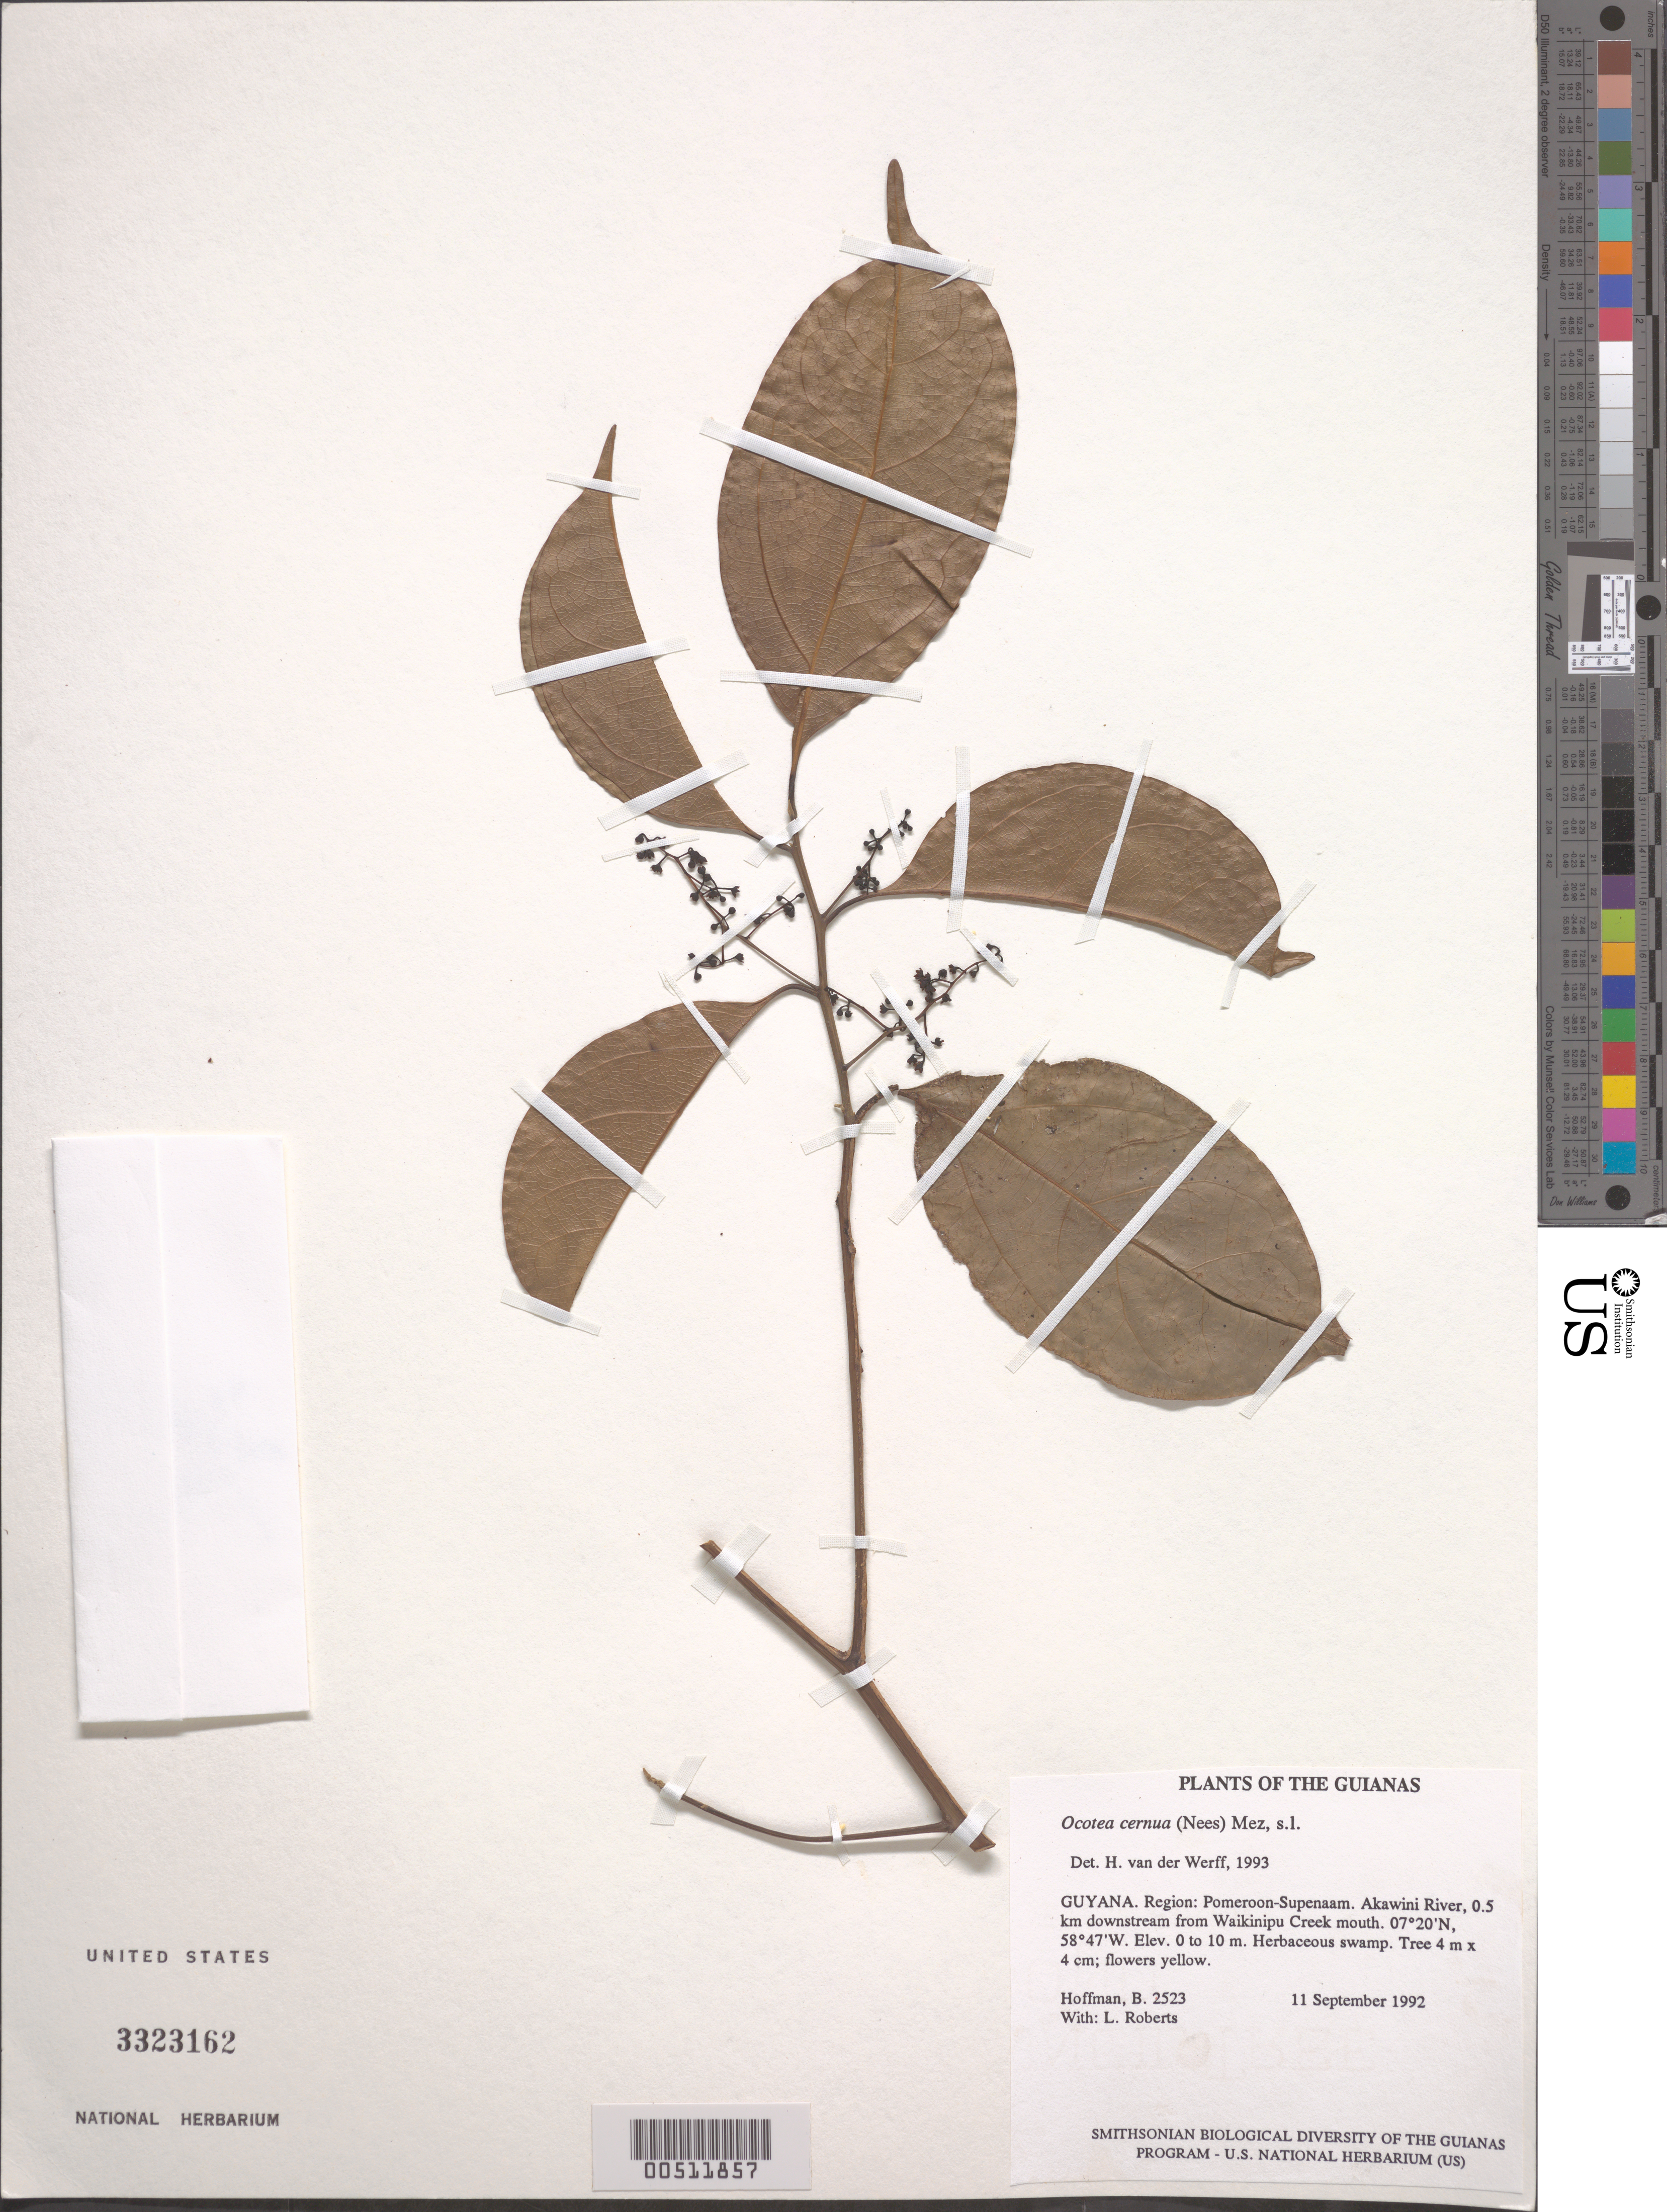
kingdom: Plantae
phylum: Tracheophyta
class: Magnoliopsida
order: Laurales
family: Lauraceae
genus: Ocotea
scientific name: Ocotea cernua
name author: (Nees) Mez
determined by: van der Werff, H., (MO), Missouri Botanical Garden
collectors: B. Hoffman & L. Roberts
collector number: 2523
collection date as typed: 11 September 1992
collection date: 1992-09-11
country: Guyana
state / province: Pomeroon-Supenaam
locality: Akawini River, 0.5 km downstream from Waikinipu Creek mouth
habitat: Herbaceous swamp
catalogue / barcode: US 3323162